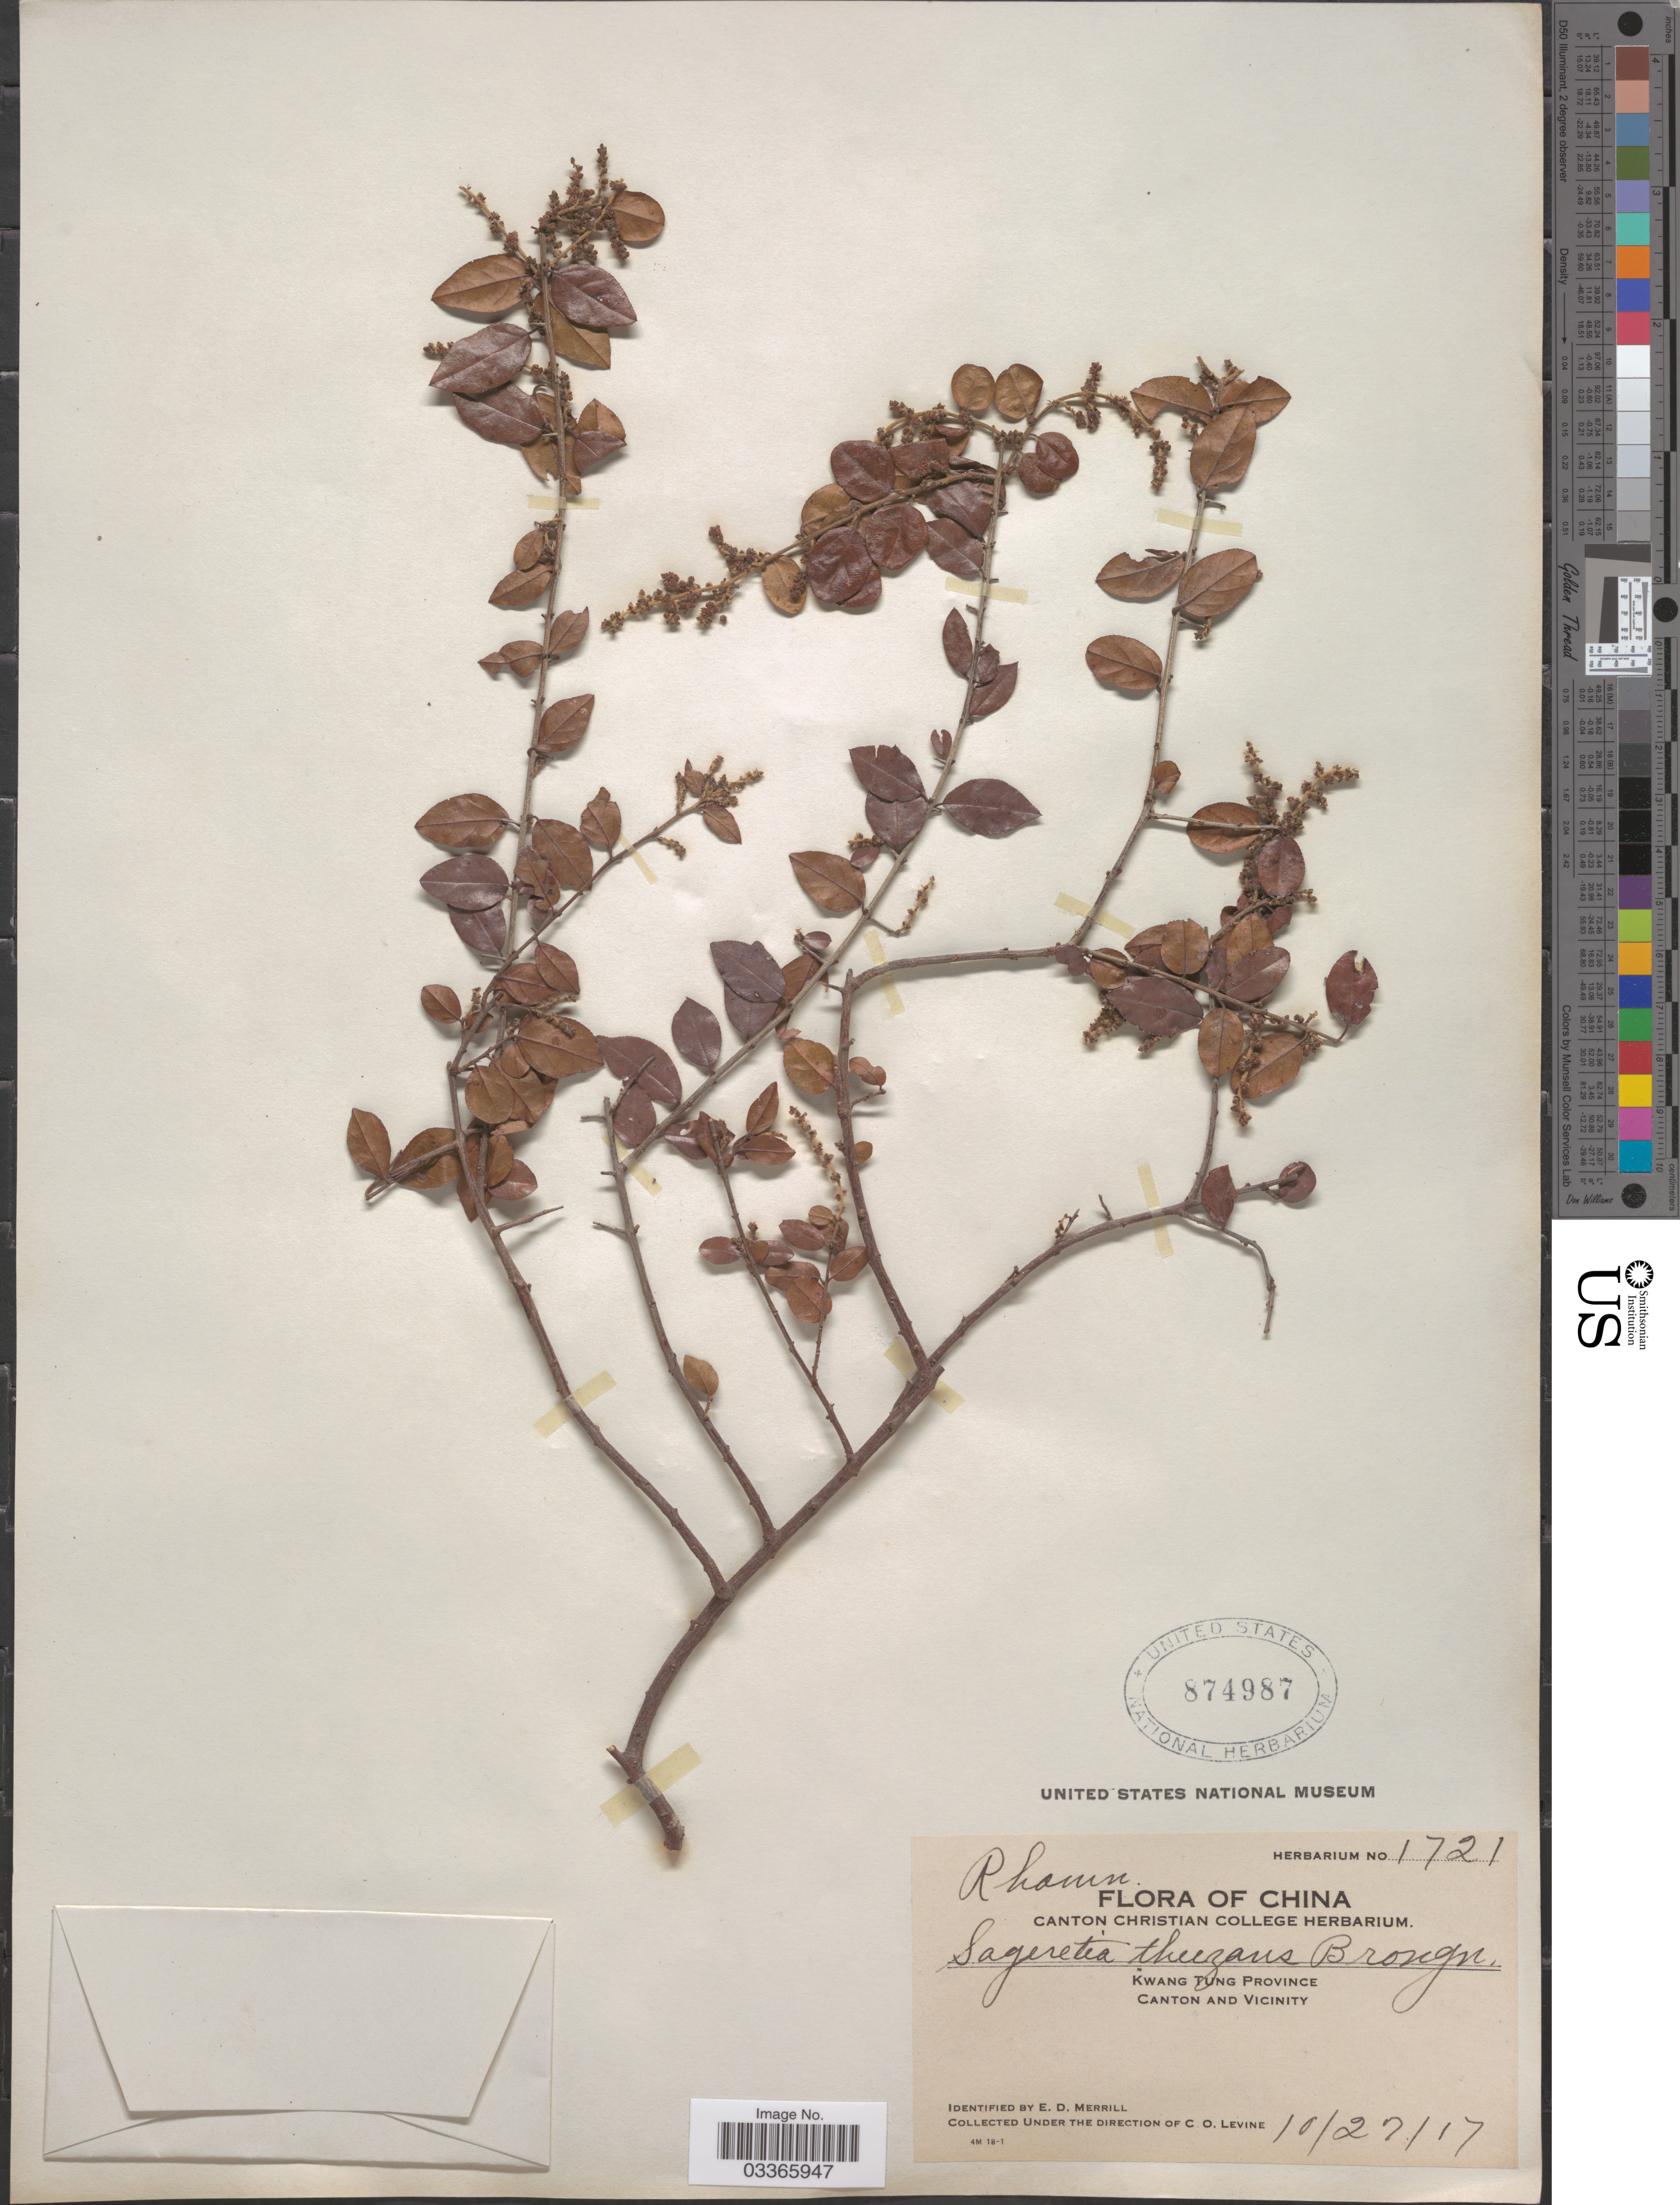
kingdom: Plantae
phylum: Tracheophyta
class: Magnoliopsida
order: Rosales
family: Rhamnaceae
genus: Sageretia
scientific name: Sageretia thea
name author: (Osbeck) M.C. Johnst.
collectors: C. O. Levine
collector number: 1721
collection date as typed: Transcribed d/m/y: 27/10/17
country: China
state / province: Guangdong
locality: Kwang Tung Province, Canton and Vicinity.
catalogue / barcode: US 874987